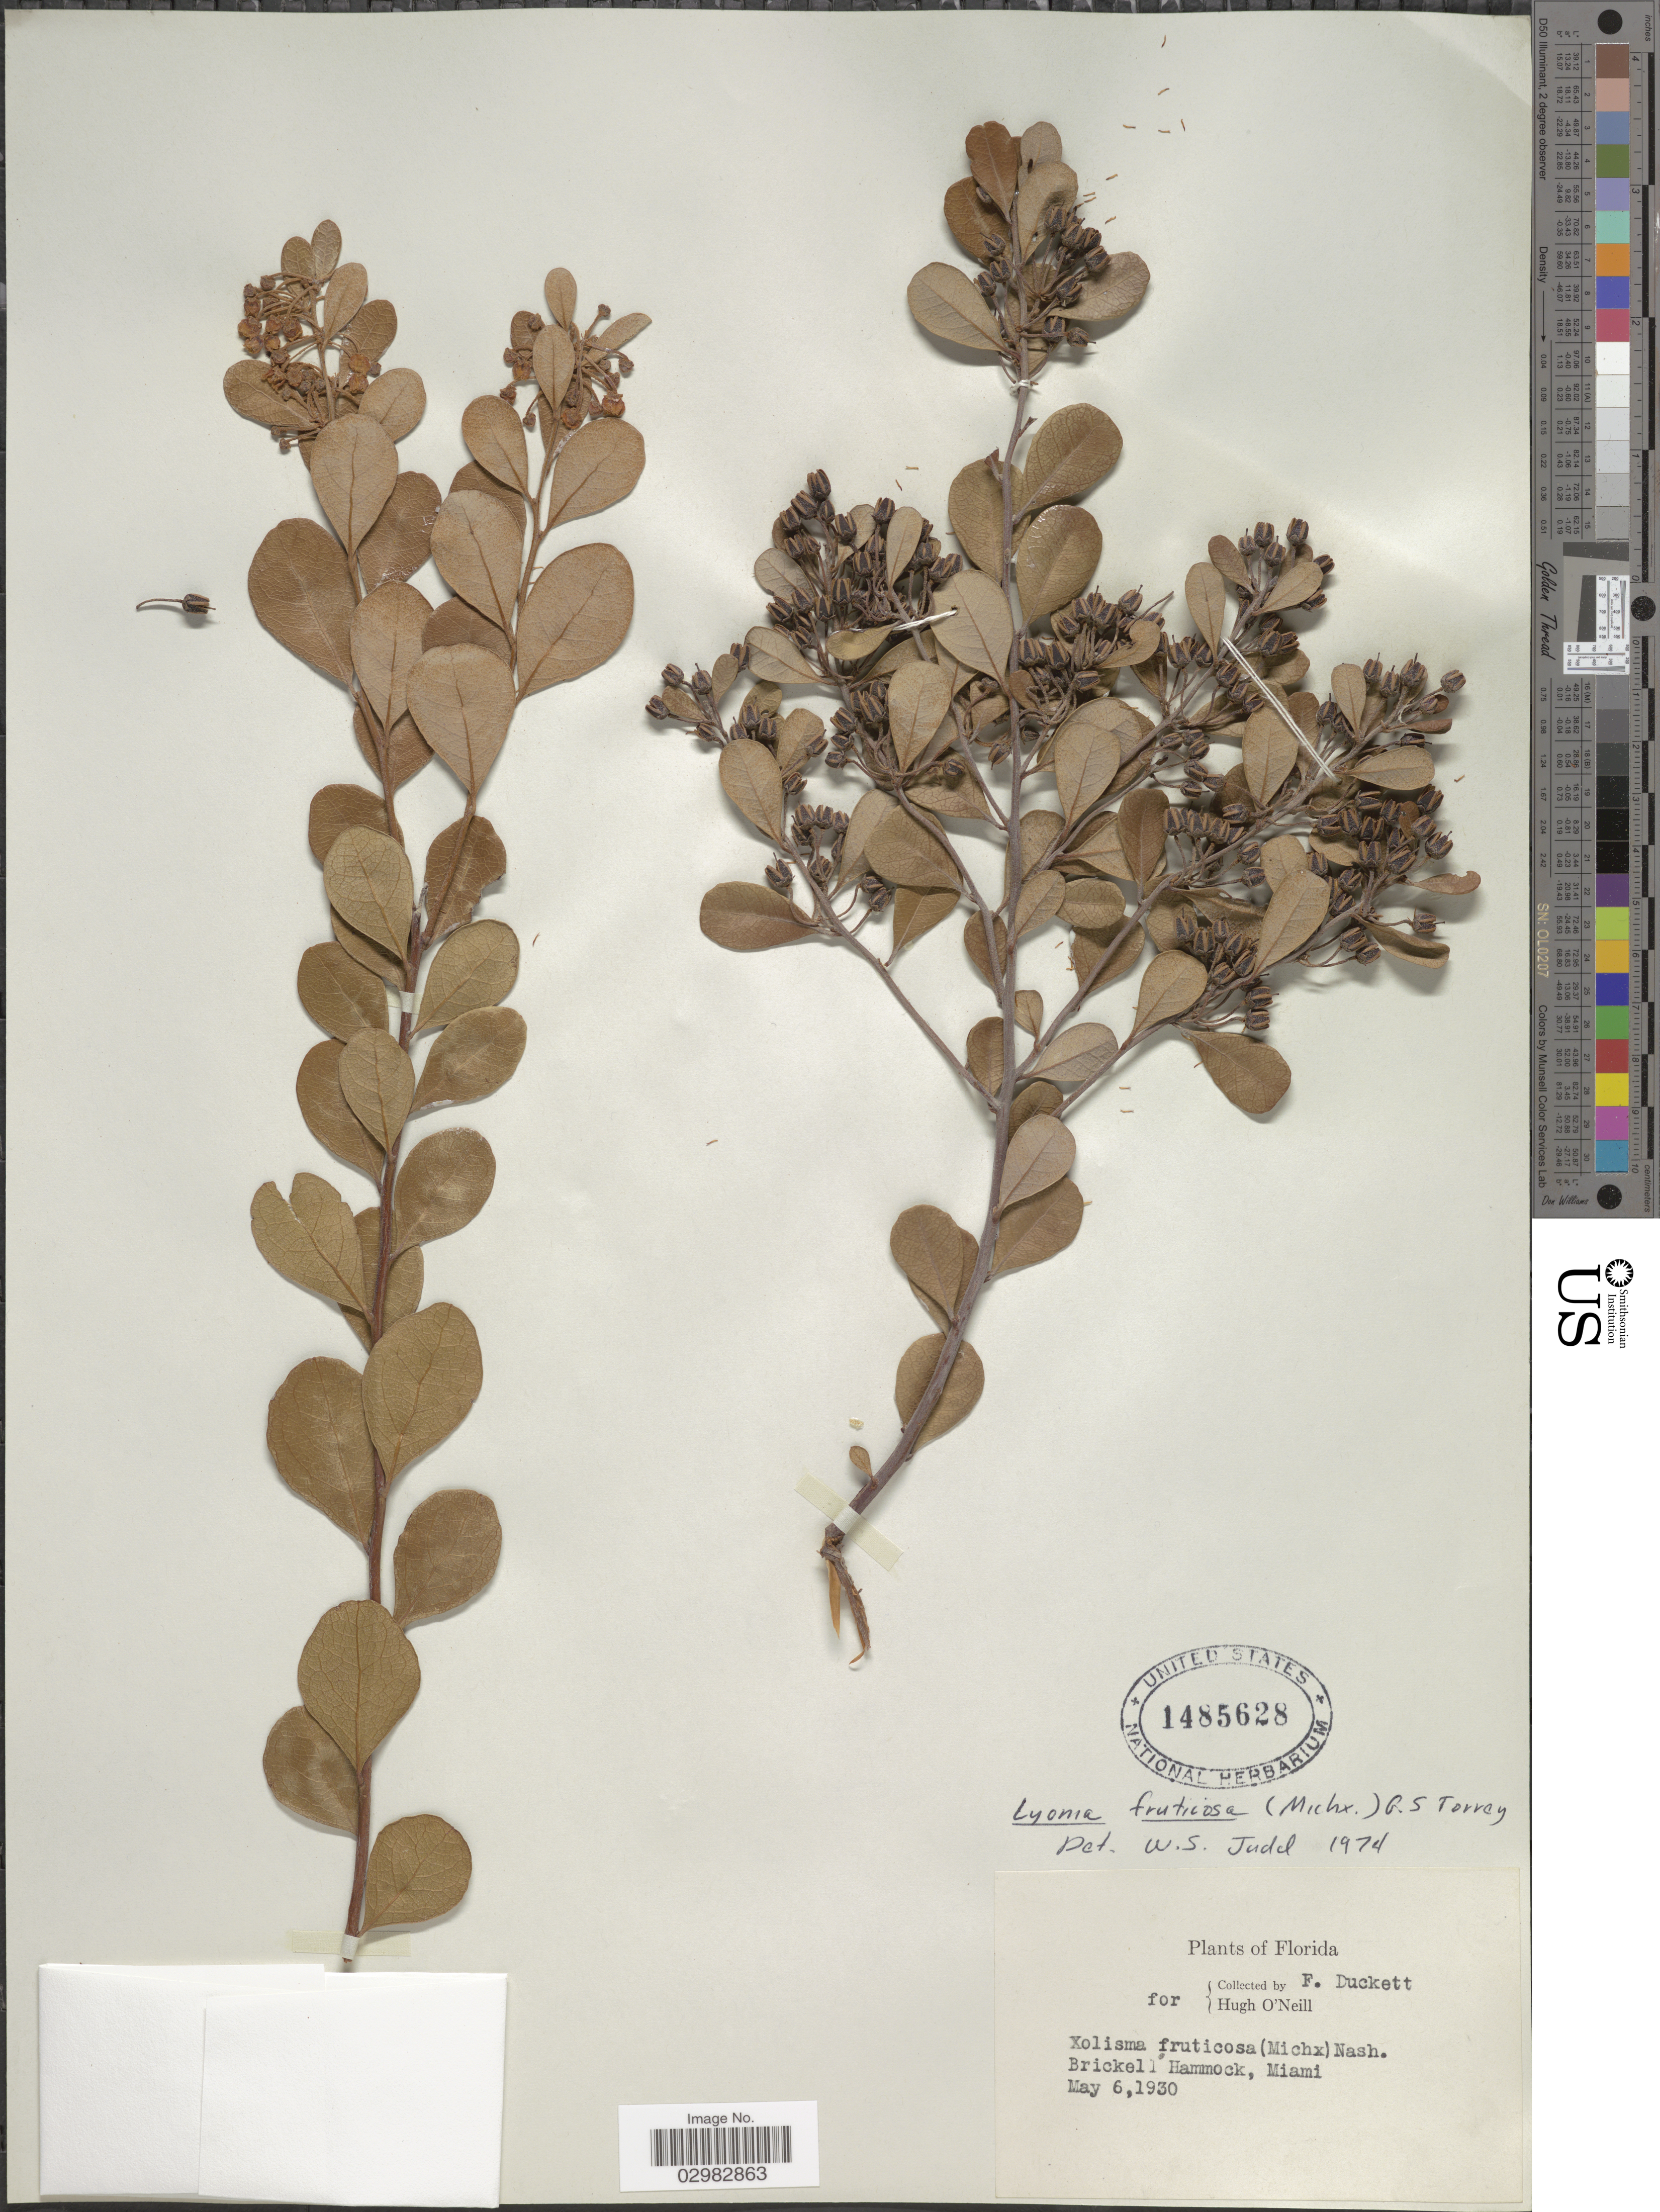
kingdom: Plantae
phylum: Tracheophyta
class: Magnoliopsida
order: Ericales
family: Ericaceae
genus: Lyonia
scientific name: Lyonia fruticosa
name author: (Michx.) G.S. Torr.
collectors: F. Duckett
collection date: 1930-05-06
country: United States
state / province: Florida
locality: Brickell Hammock, Miami.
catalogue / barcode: US 1485628